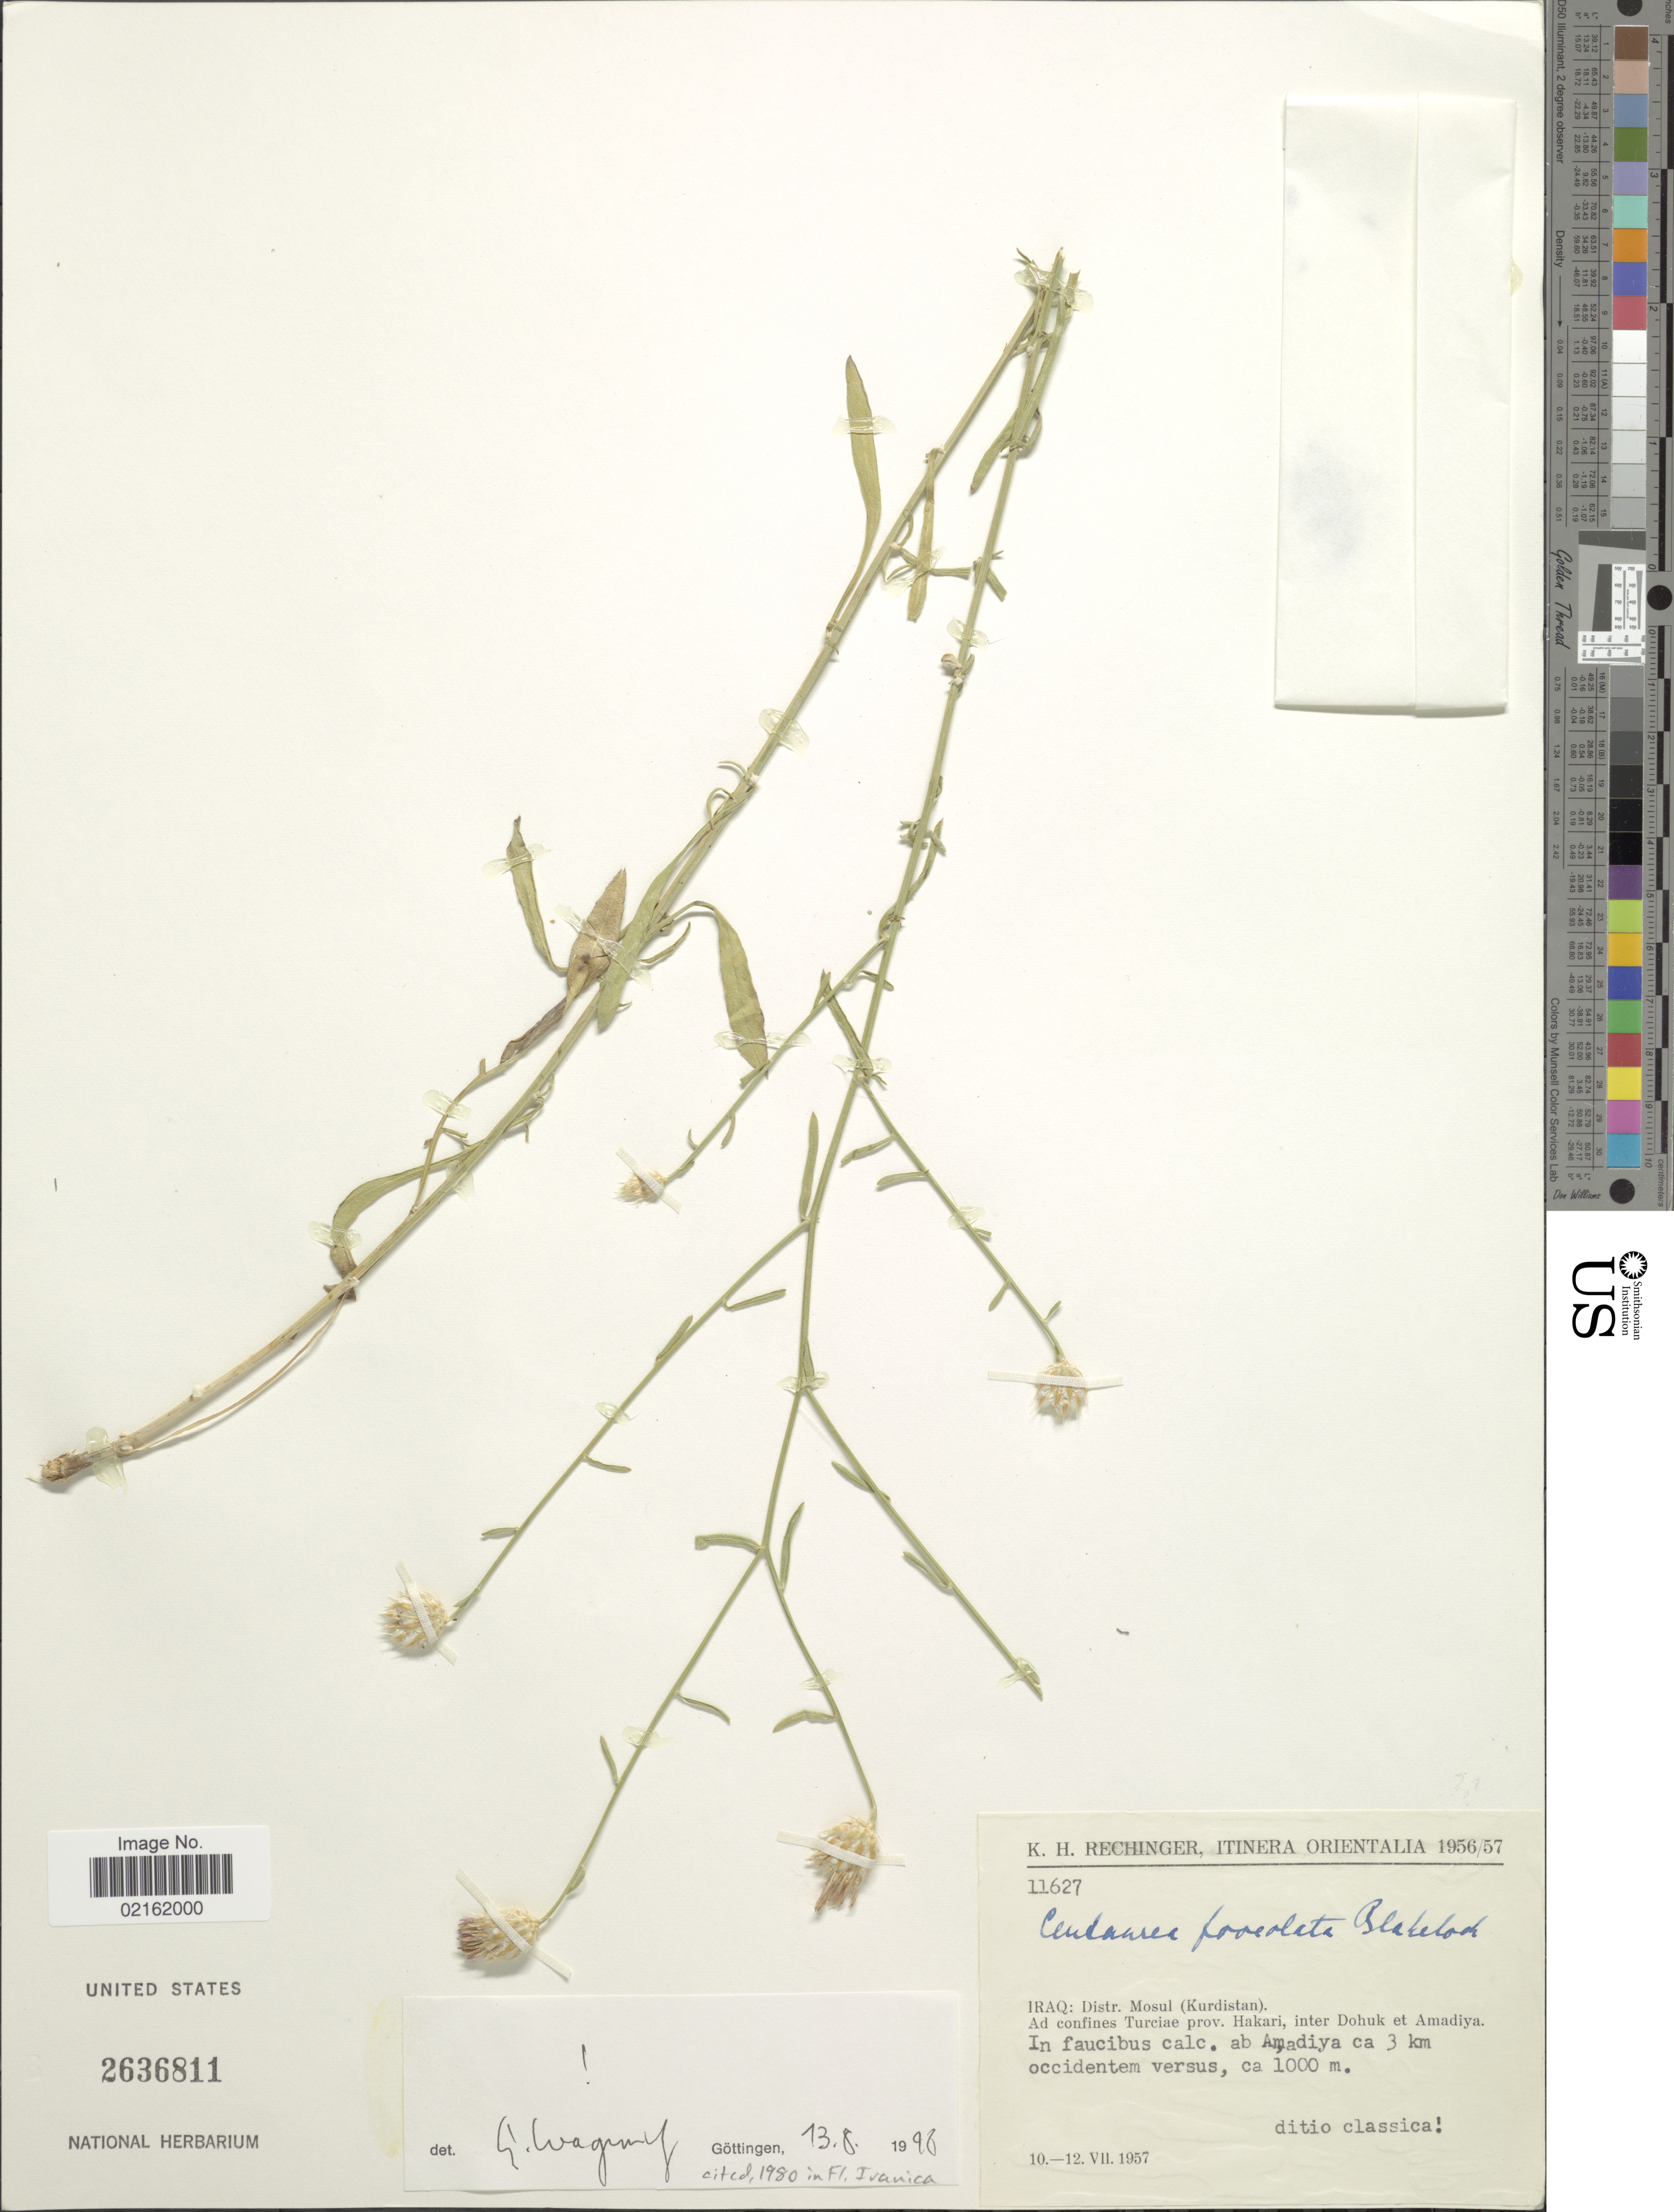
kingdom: Plantae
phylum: Tracheophyta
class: Magnoliopsida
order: Asterales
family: Asteraceae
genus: Centaurea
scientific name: Centaurea foveolata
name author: Blakelock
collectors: K. H. Rechinger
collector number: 11627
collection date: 1957-07-10/1957-07-12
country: Iran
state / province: Kurdistan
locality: Iraq : Distr. Mosul (Kurdistan), ad confines turciae prov. Hakari, inter Dohut et Amadiya, ab Amadiya ca 3 km occidentem versus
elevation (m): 1000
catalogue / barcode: US 2636811